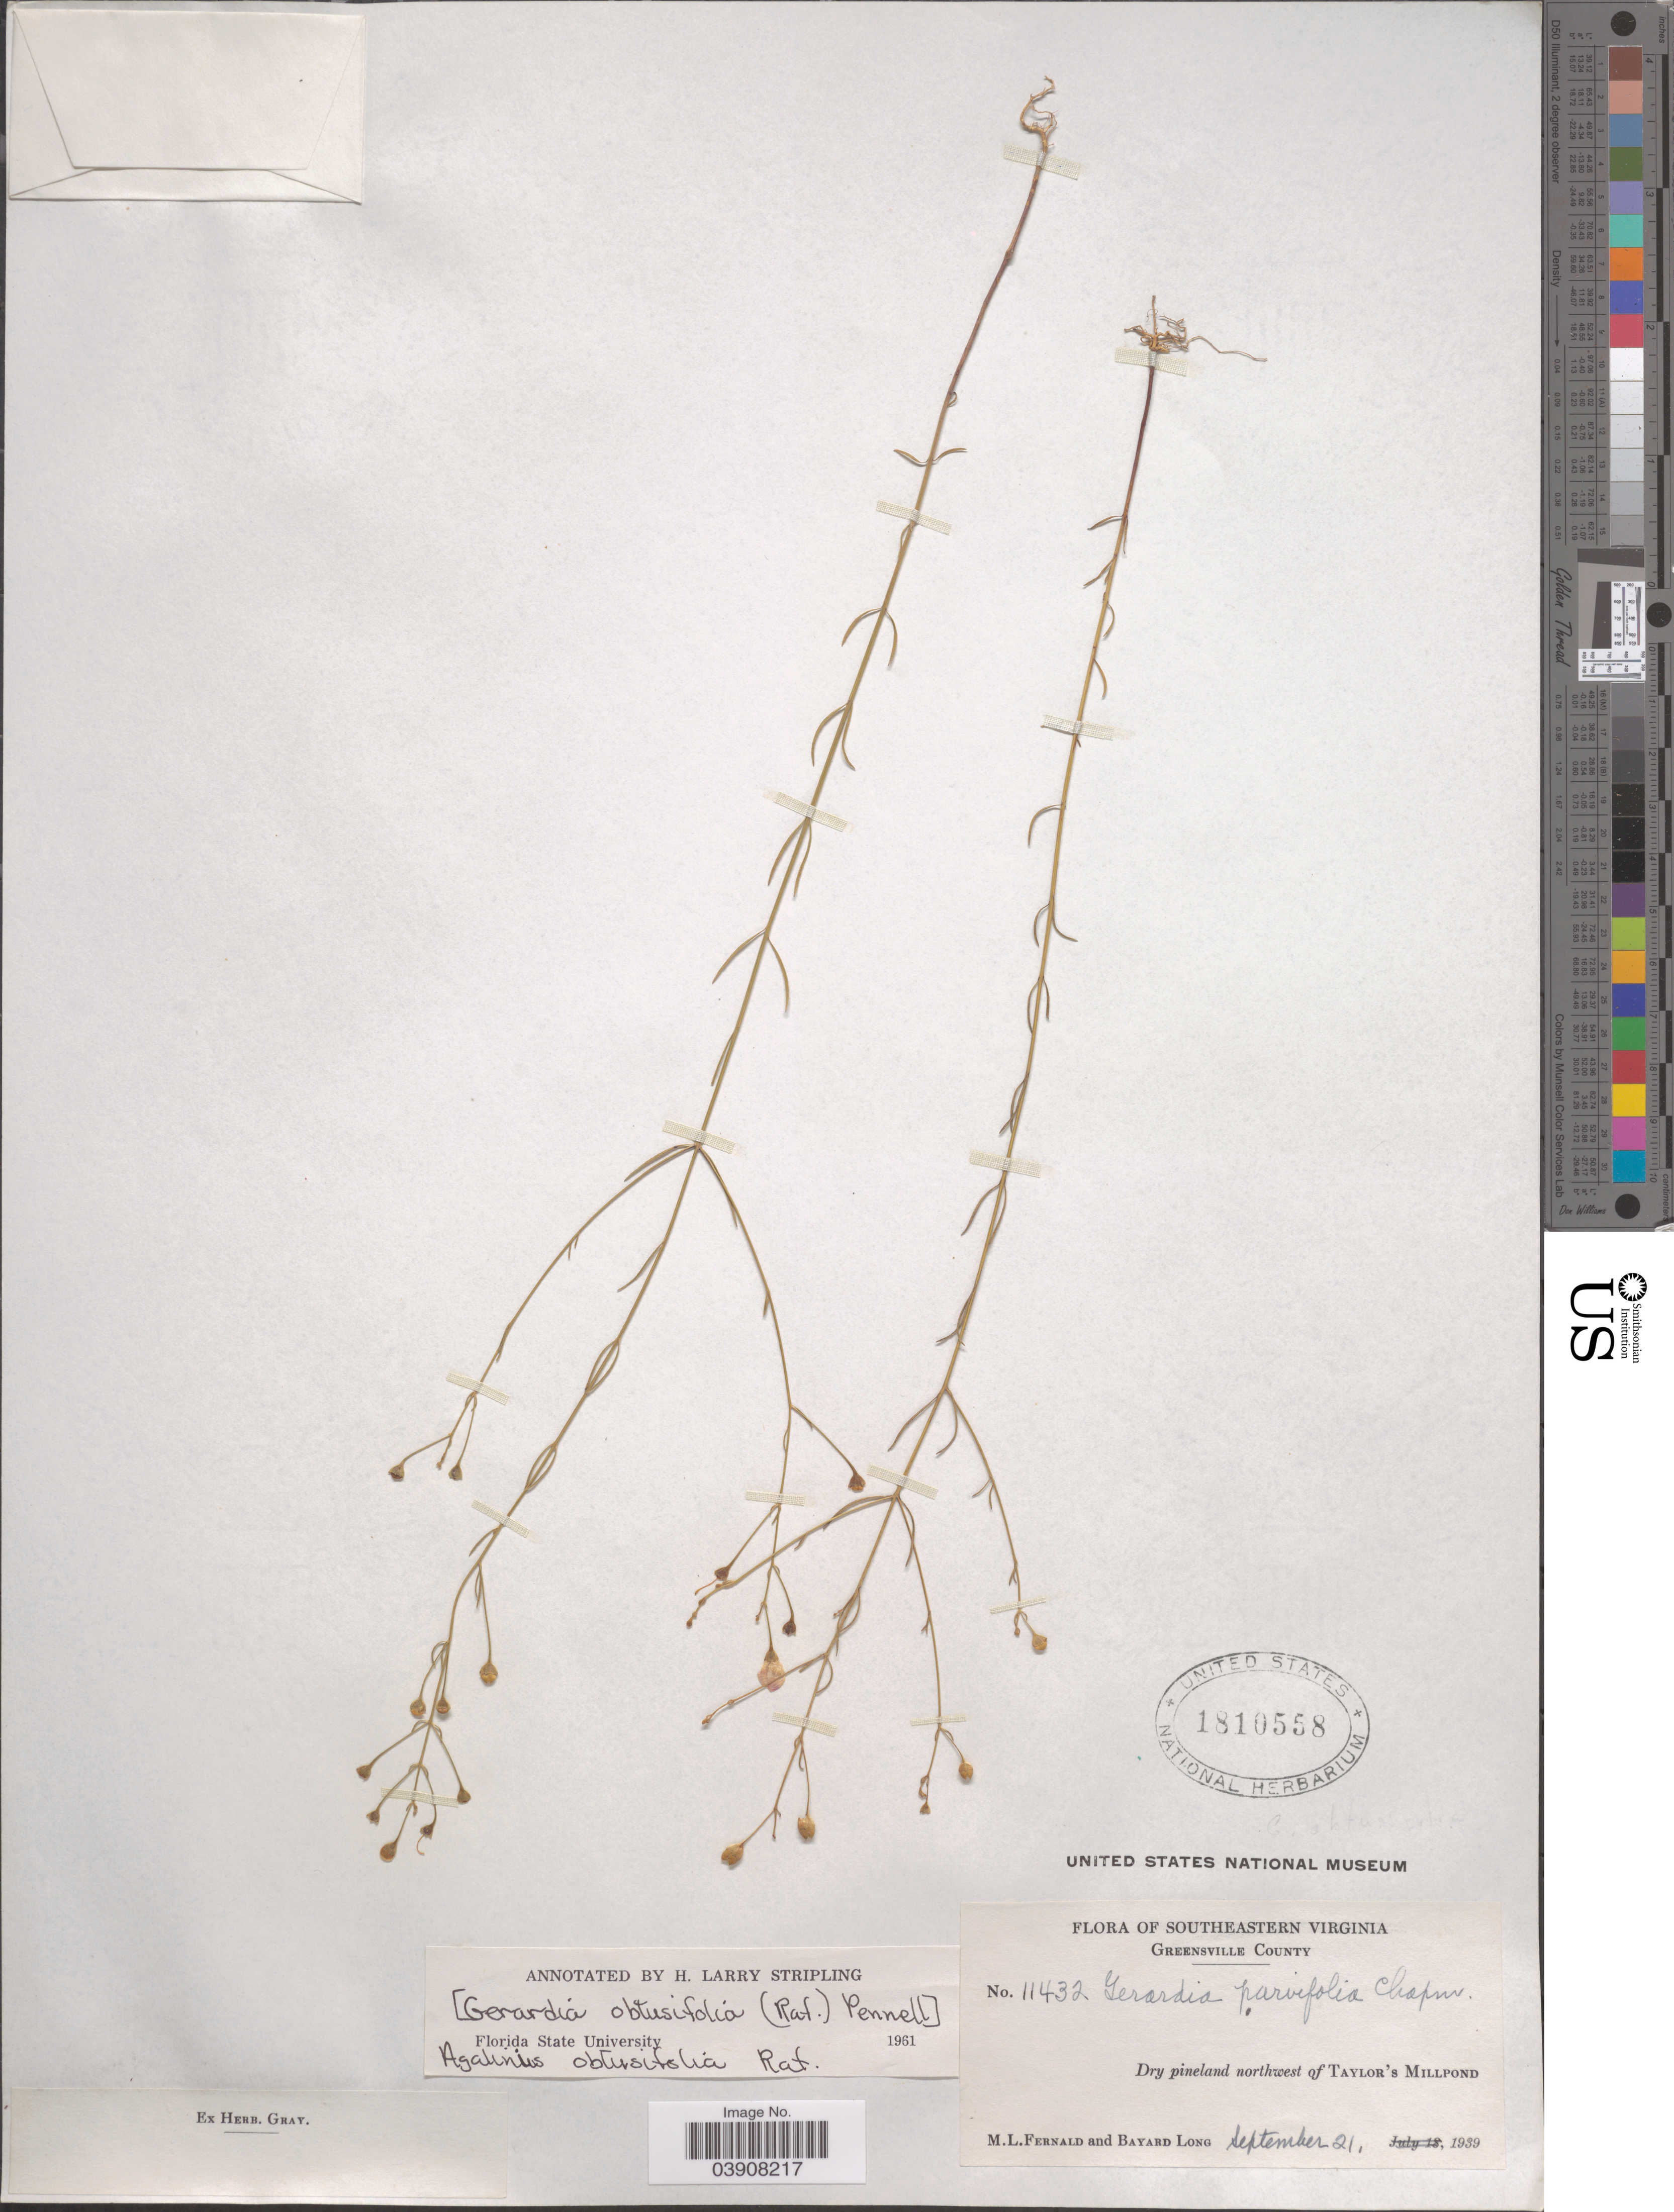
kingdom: Plantae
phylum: Tracheophyta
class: Magnoliopsida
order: Lamiales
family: Orobanchaceae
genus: Agalinis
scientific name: Agalinis obtusifolia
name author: Raf.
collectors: M. L. Fernald & B. Long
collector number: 11432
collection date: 1939-09-21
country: United States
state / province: Virginia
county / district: Greensville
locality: Southeastern Virginia. Greensville County. Dry pineland northwest of Taylor's Millpond.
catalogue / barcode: US 1810558